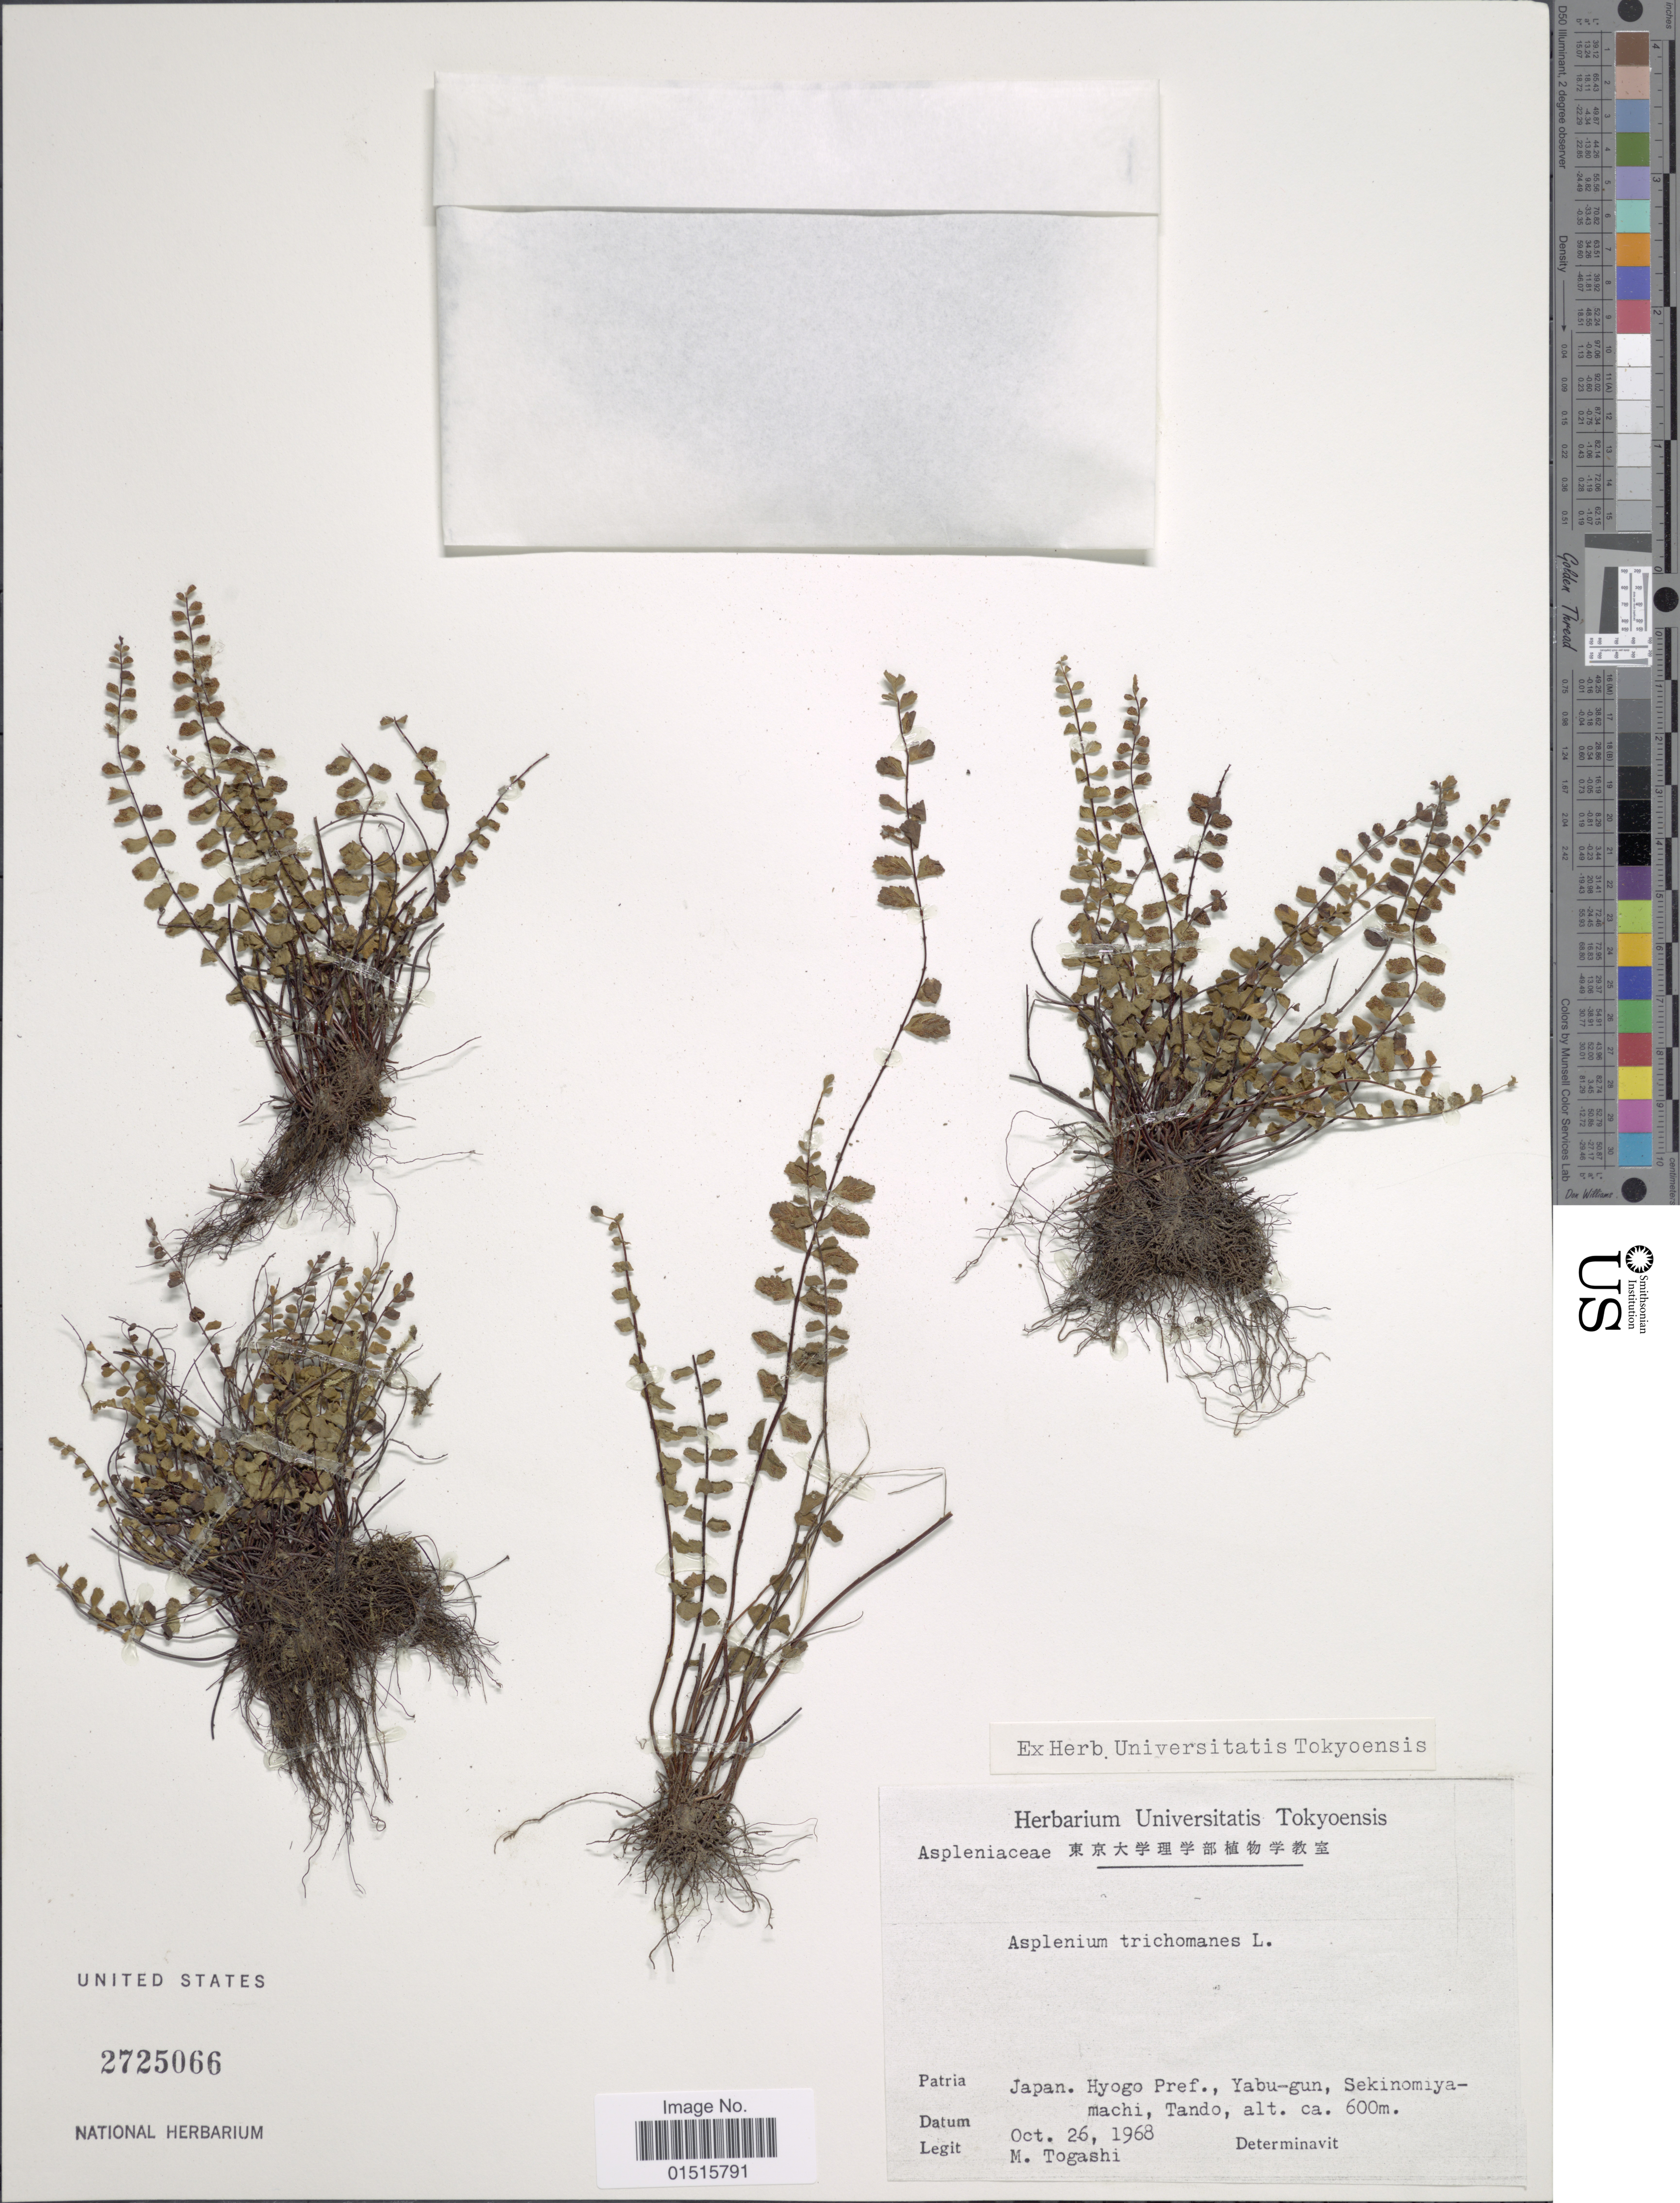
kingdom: Plantae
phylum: Tracheophyta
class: Polypodiopsida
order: Polypodiales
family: Aspleniaceae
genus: Asplenium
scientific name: Asplenium trichomanes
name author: L.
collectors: M. Togashi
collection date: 1968-10-26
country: Japan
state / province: Hyogo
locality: Yabu-gun, Sekinomiya- machi, tando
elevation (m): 600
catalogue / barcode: US 2725066